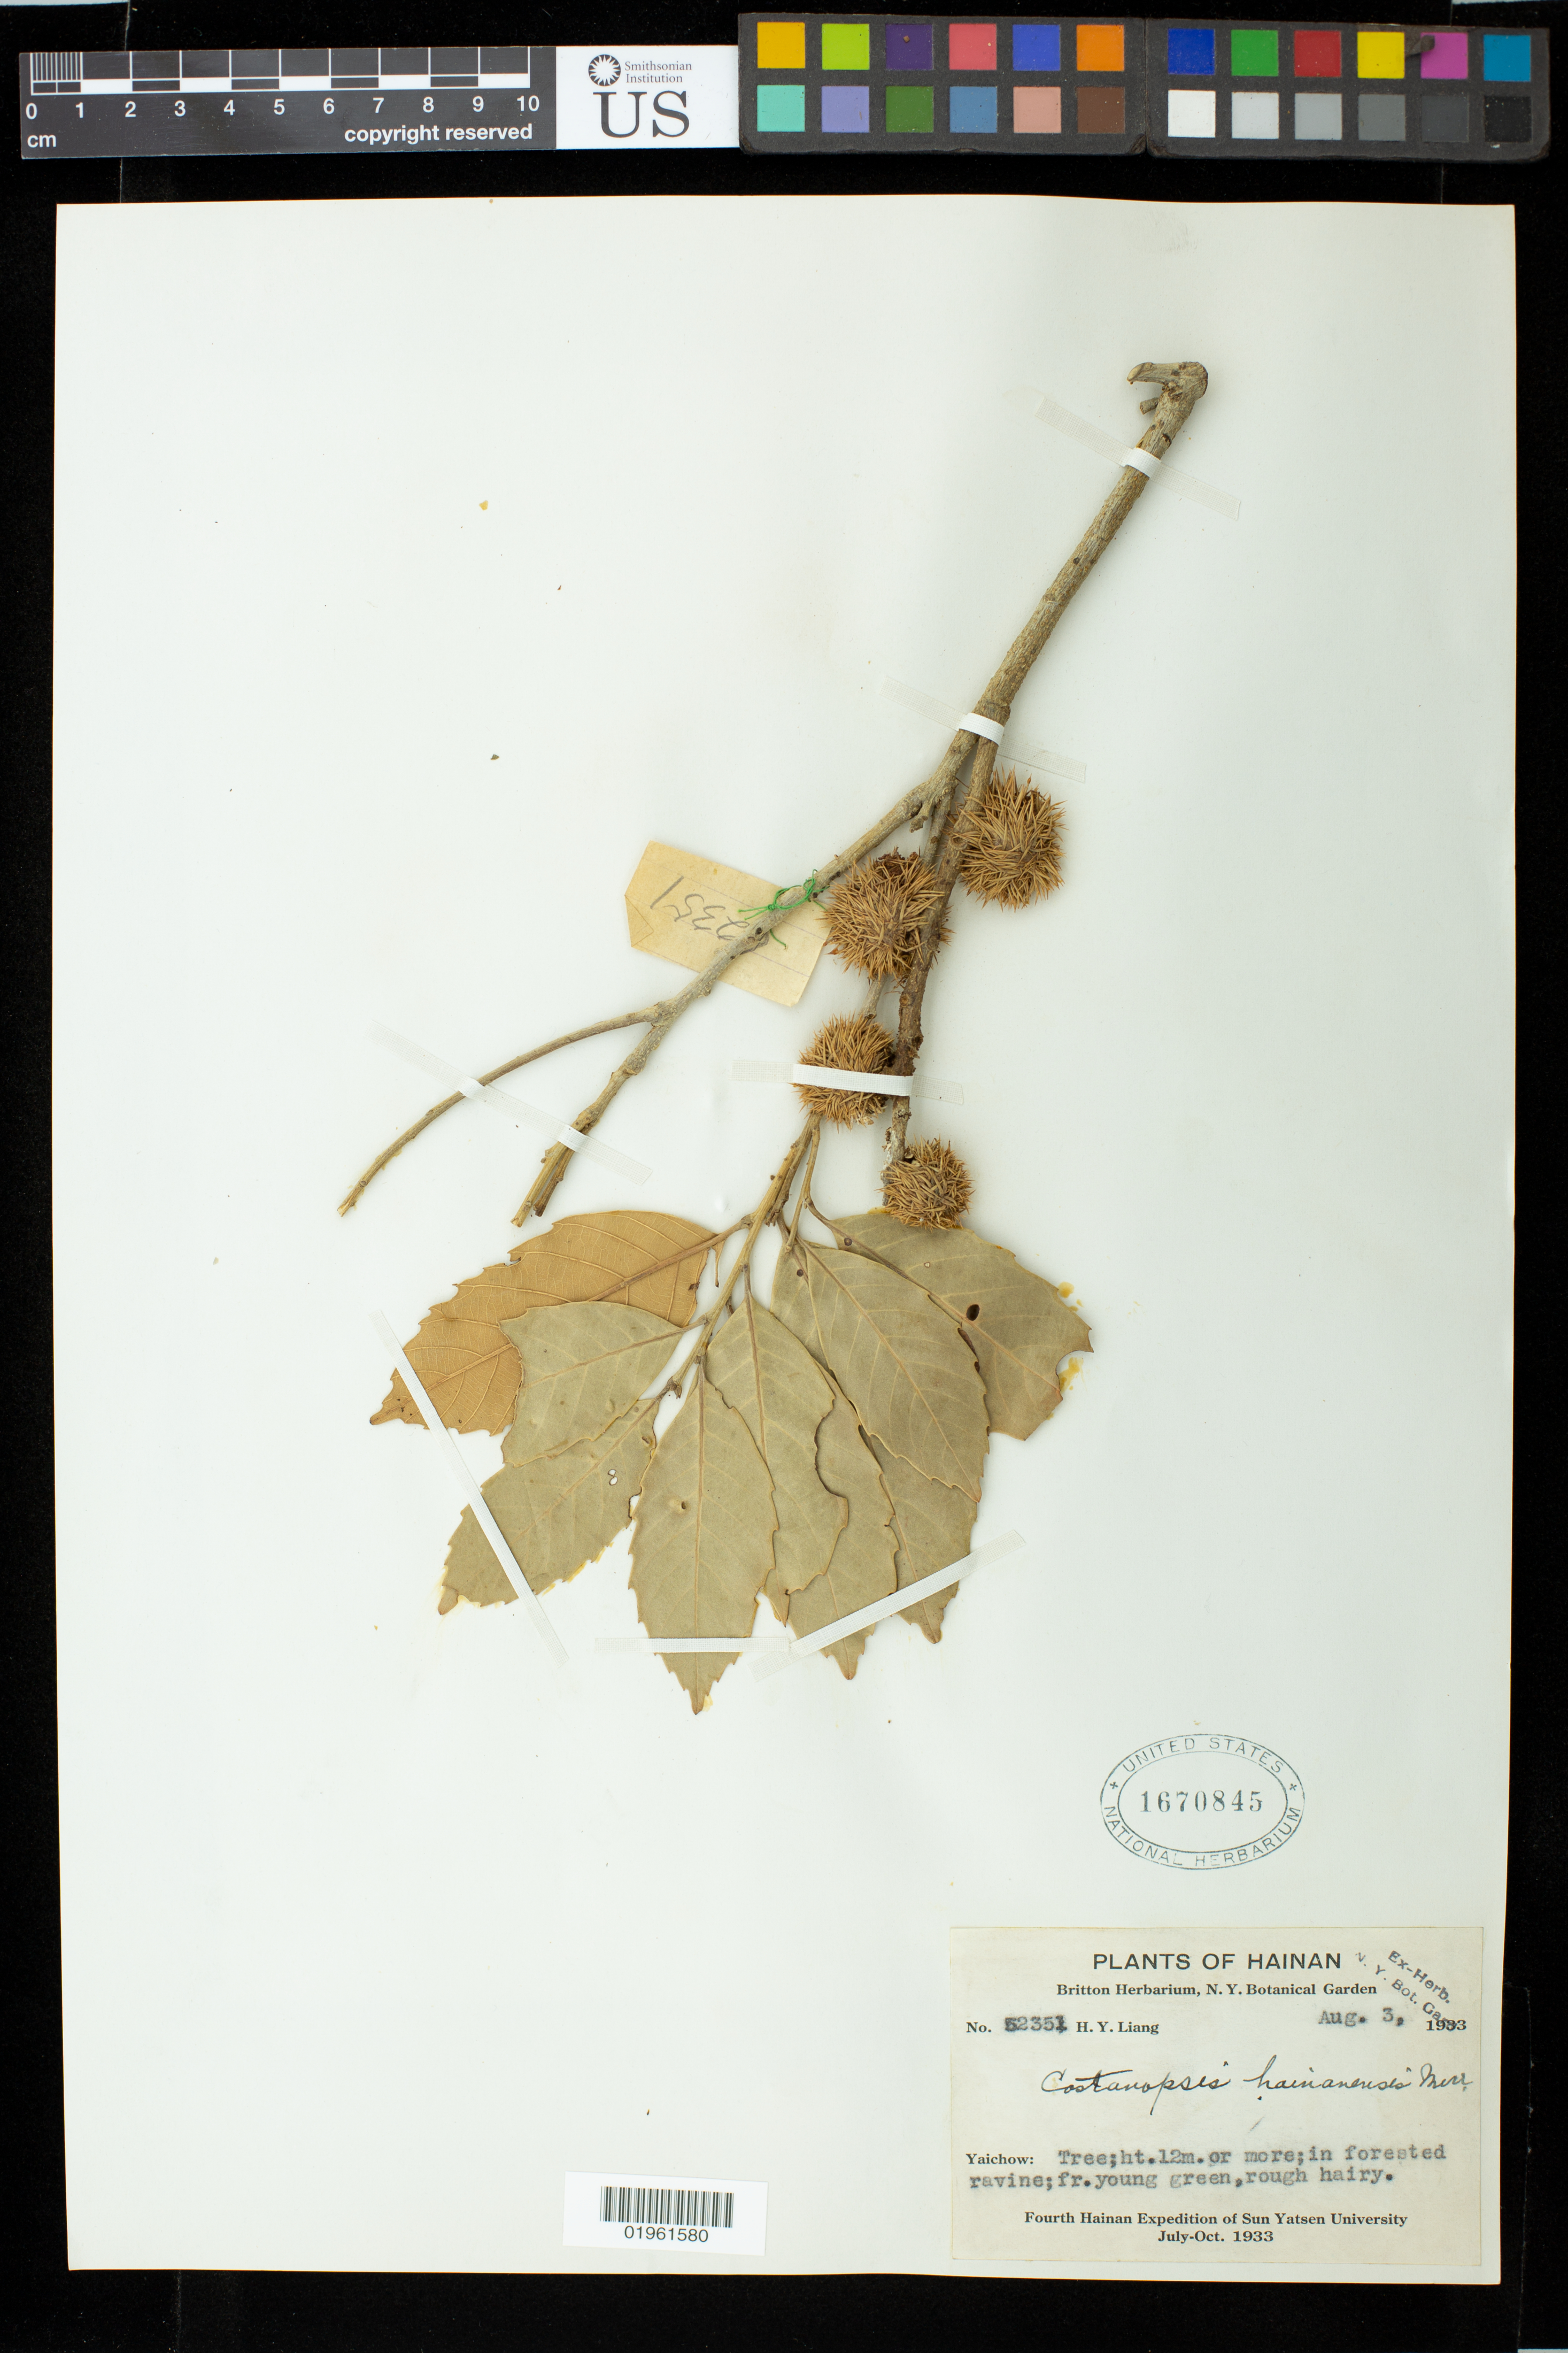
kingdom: Plantae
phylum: Tracheophyta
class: Magnoliopsida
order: Fagales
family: Fagaceae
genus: Castanopsis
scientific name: Castanopsis hainanensis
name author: Merr.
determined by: Liang, H. Y.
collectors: H. Y. Liang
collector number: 52351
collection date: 1933-08-03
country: China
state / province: Hainan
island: Hainan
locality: Yaichow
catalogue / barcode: US 1670845